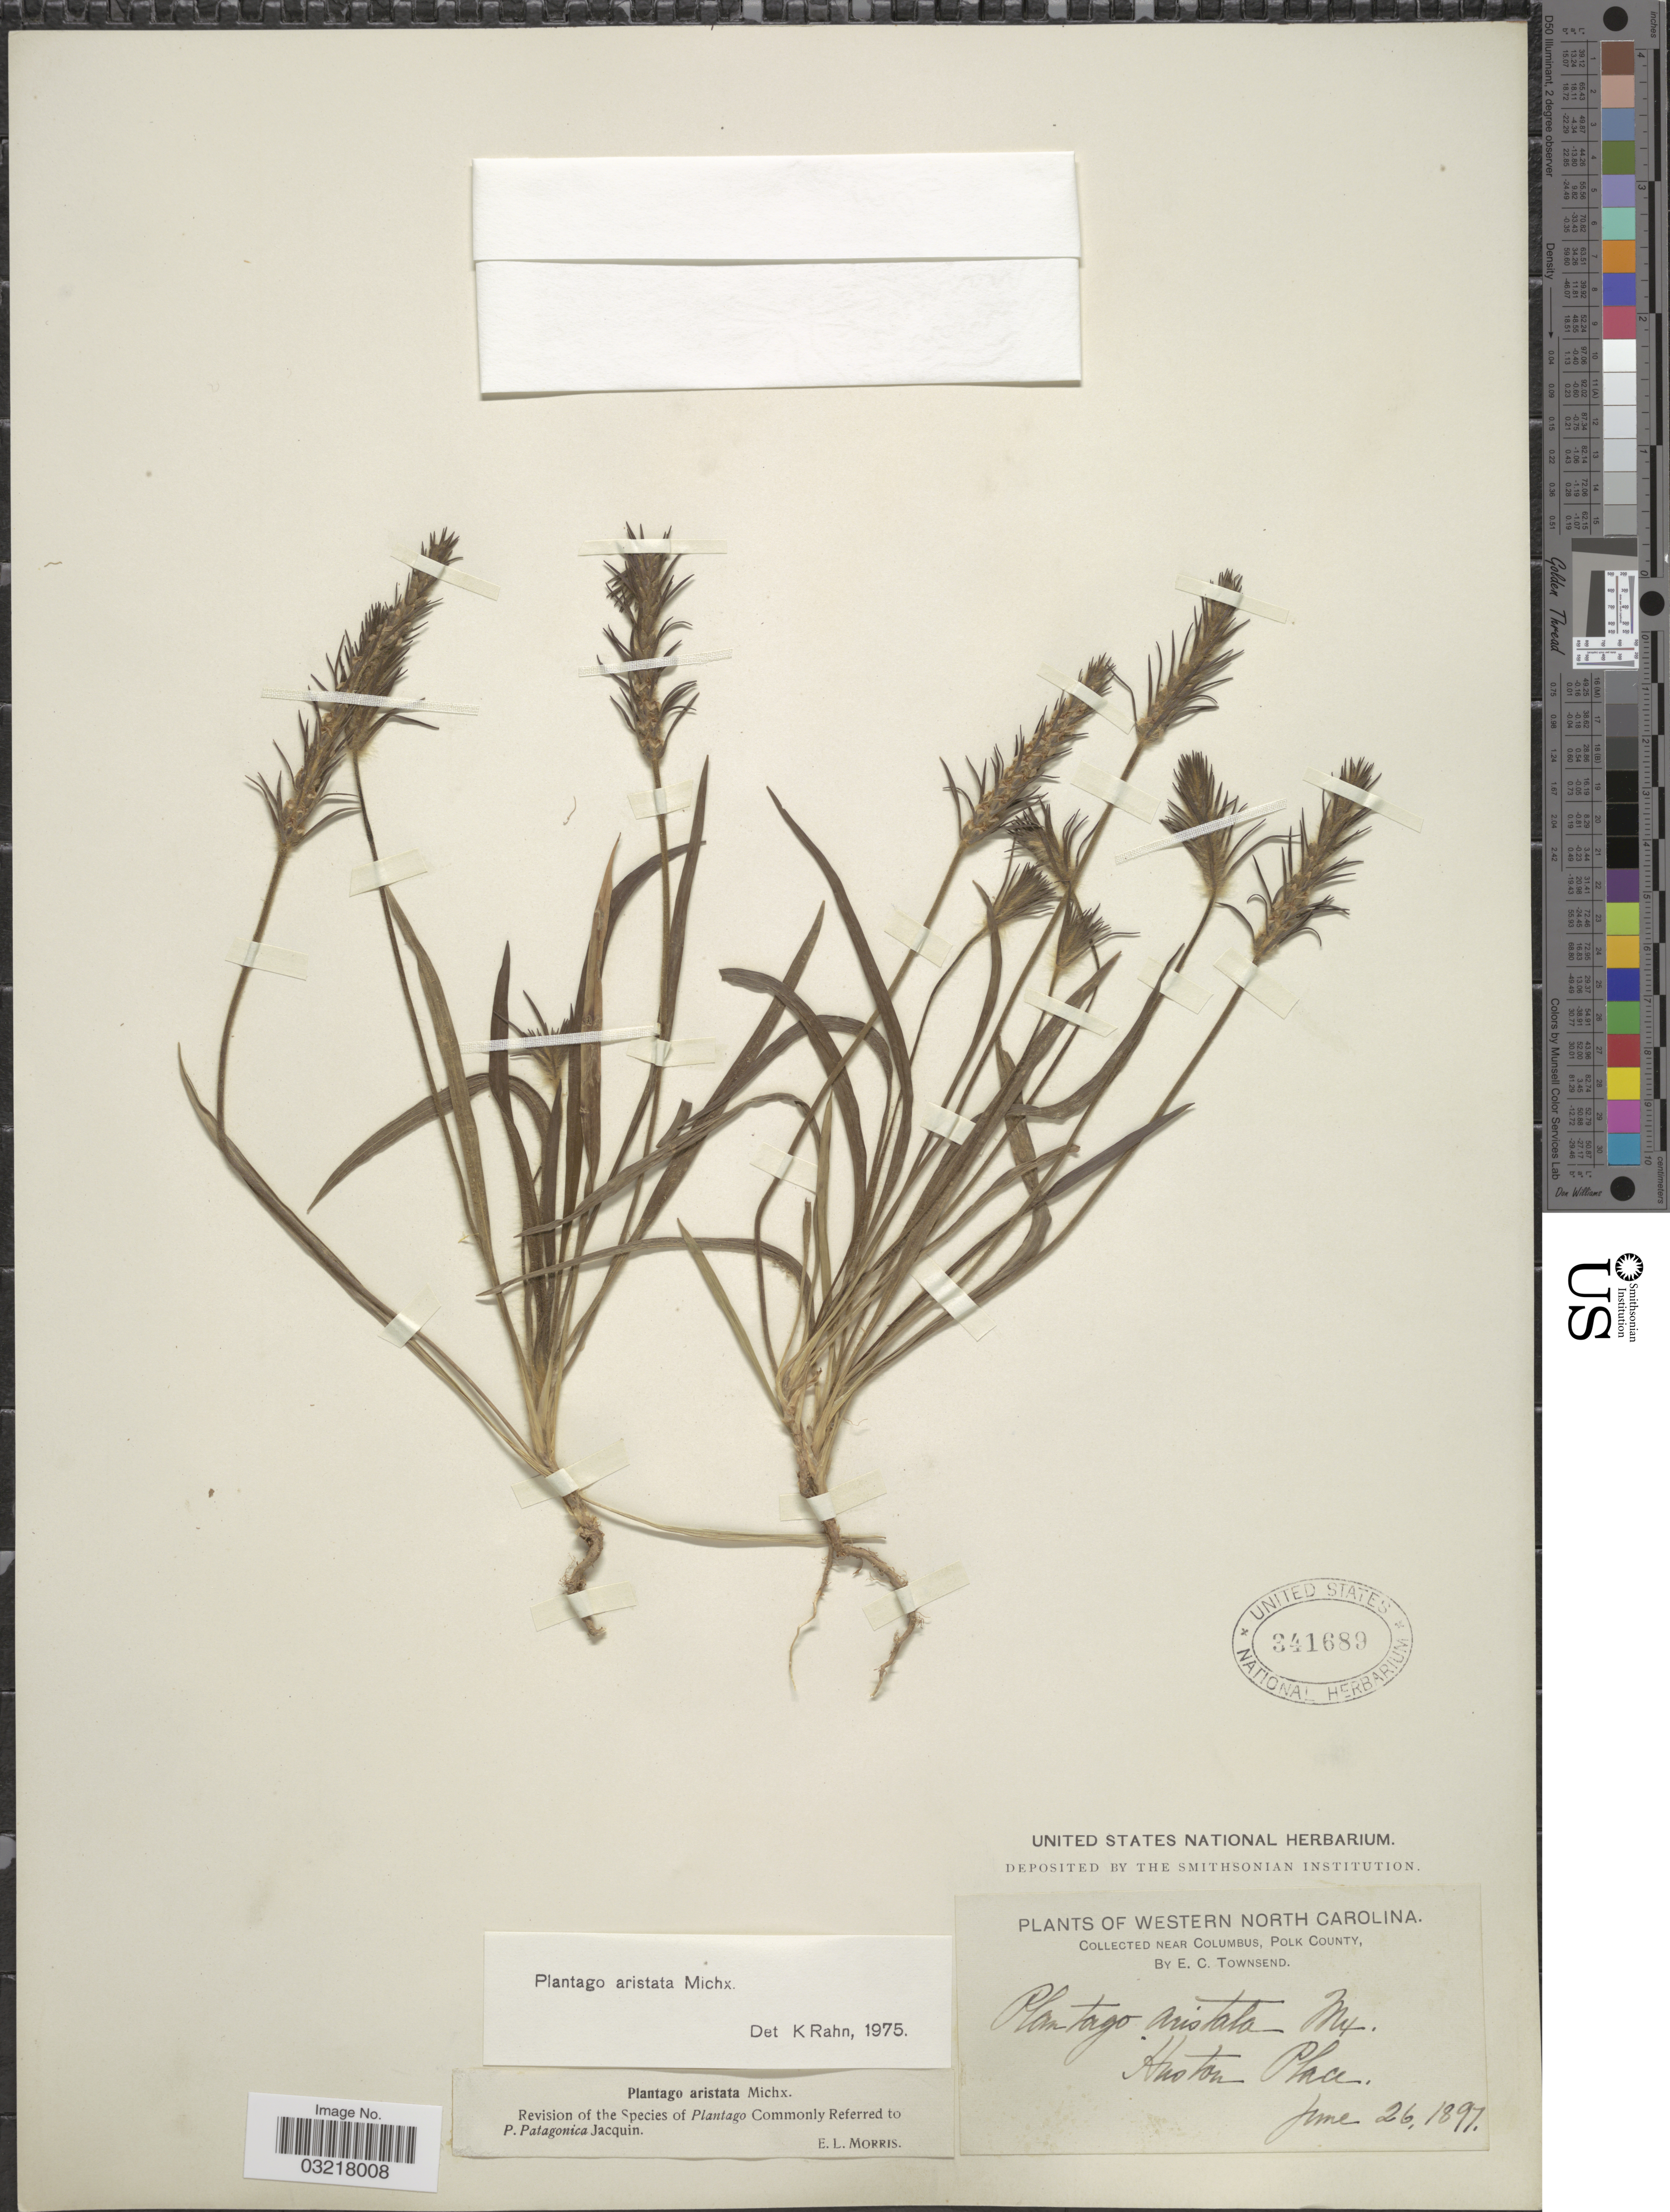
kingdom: Plantae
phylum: Tracheophyta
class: Magnoliopsida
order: Lamiales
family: Plantaginaceae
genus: Plantago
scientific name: Plantago aristata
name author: Michx.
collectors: E. C. Townsend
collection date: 1897-06-26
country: United States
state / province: North Carolina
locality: Western North Carolina. Near Columbus, Polk County. Huston Place.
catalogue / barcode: US 341689